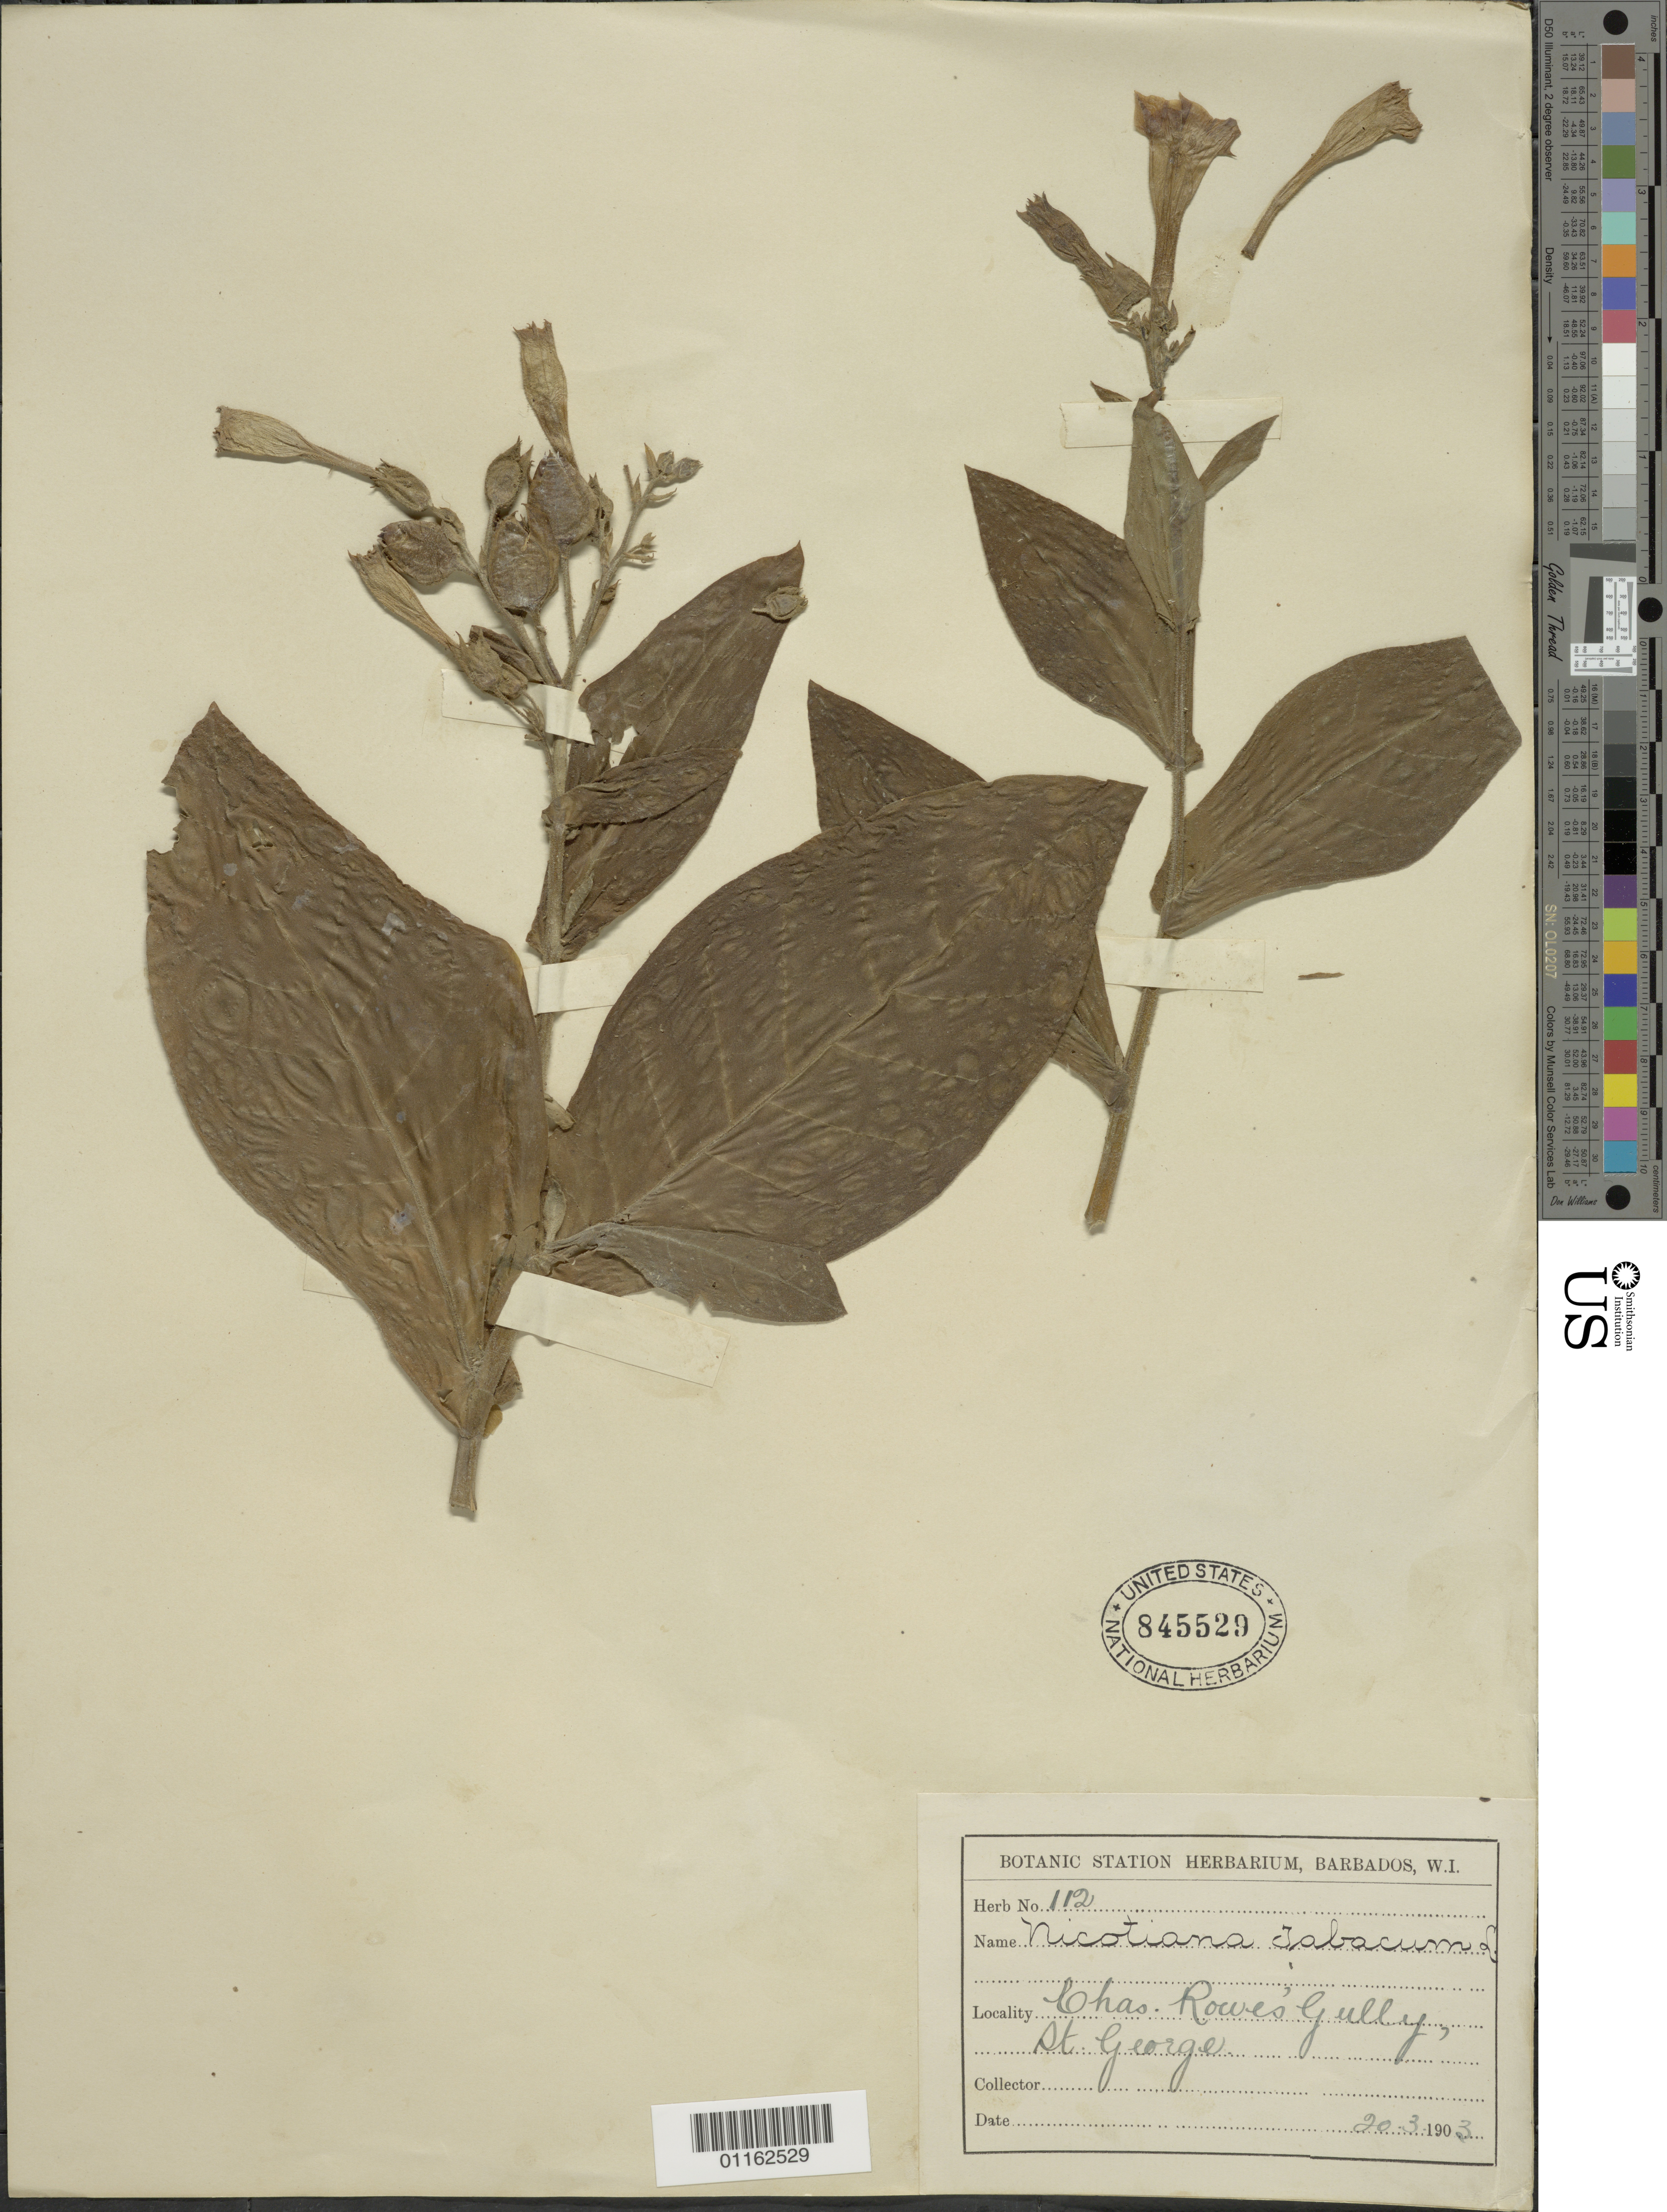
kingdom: Plantae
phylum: Tracheophyta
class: Magnoliopsida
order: Solanales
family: Solanaceae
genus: Nicotiana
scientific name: Nicotiana tabacum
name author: L.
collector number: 112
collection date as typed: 20 Mar 1903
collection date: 1903-03-20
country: Barbados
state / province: Saint George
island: Barbados I.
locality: Rowe's Gulley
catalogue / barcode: US 845529